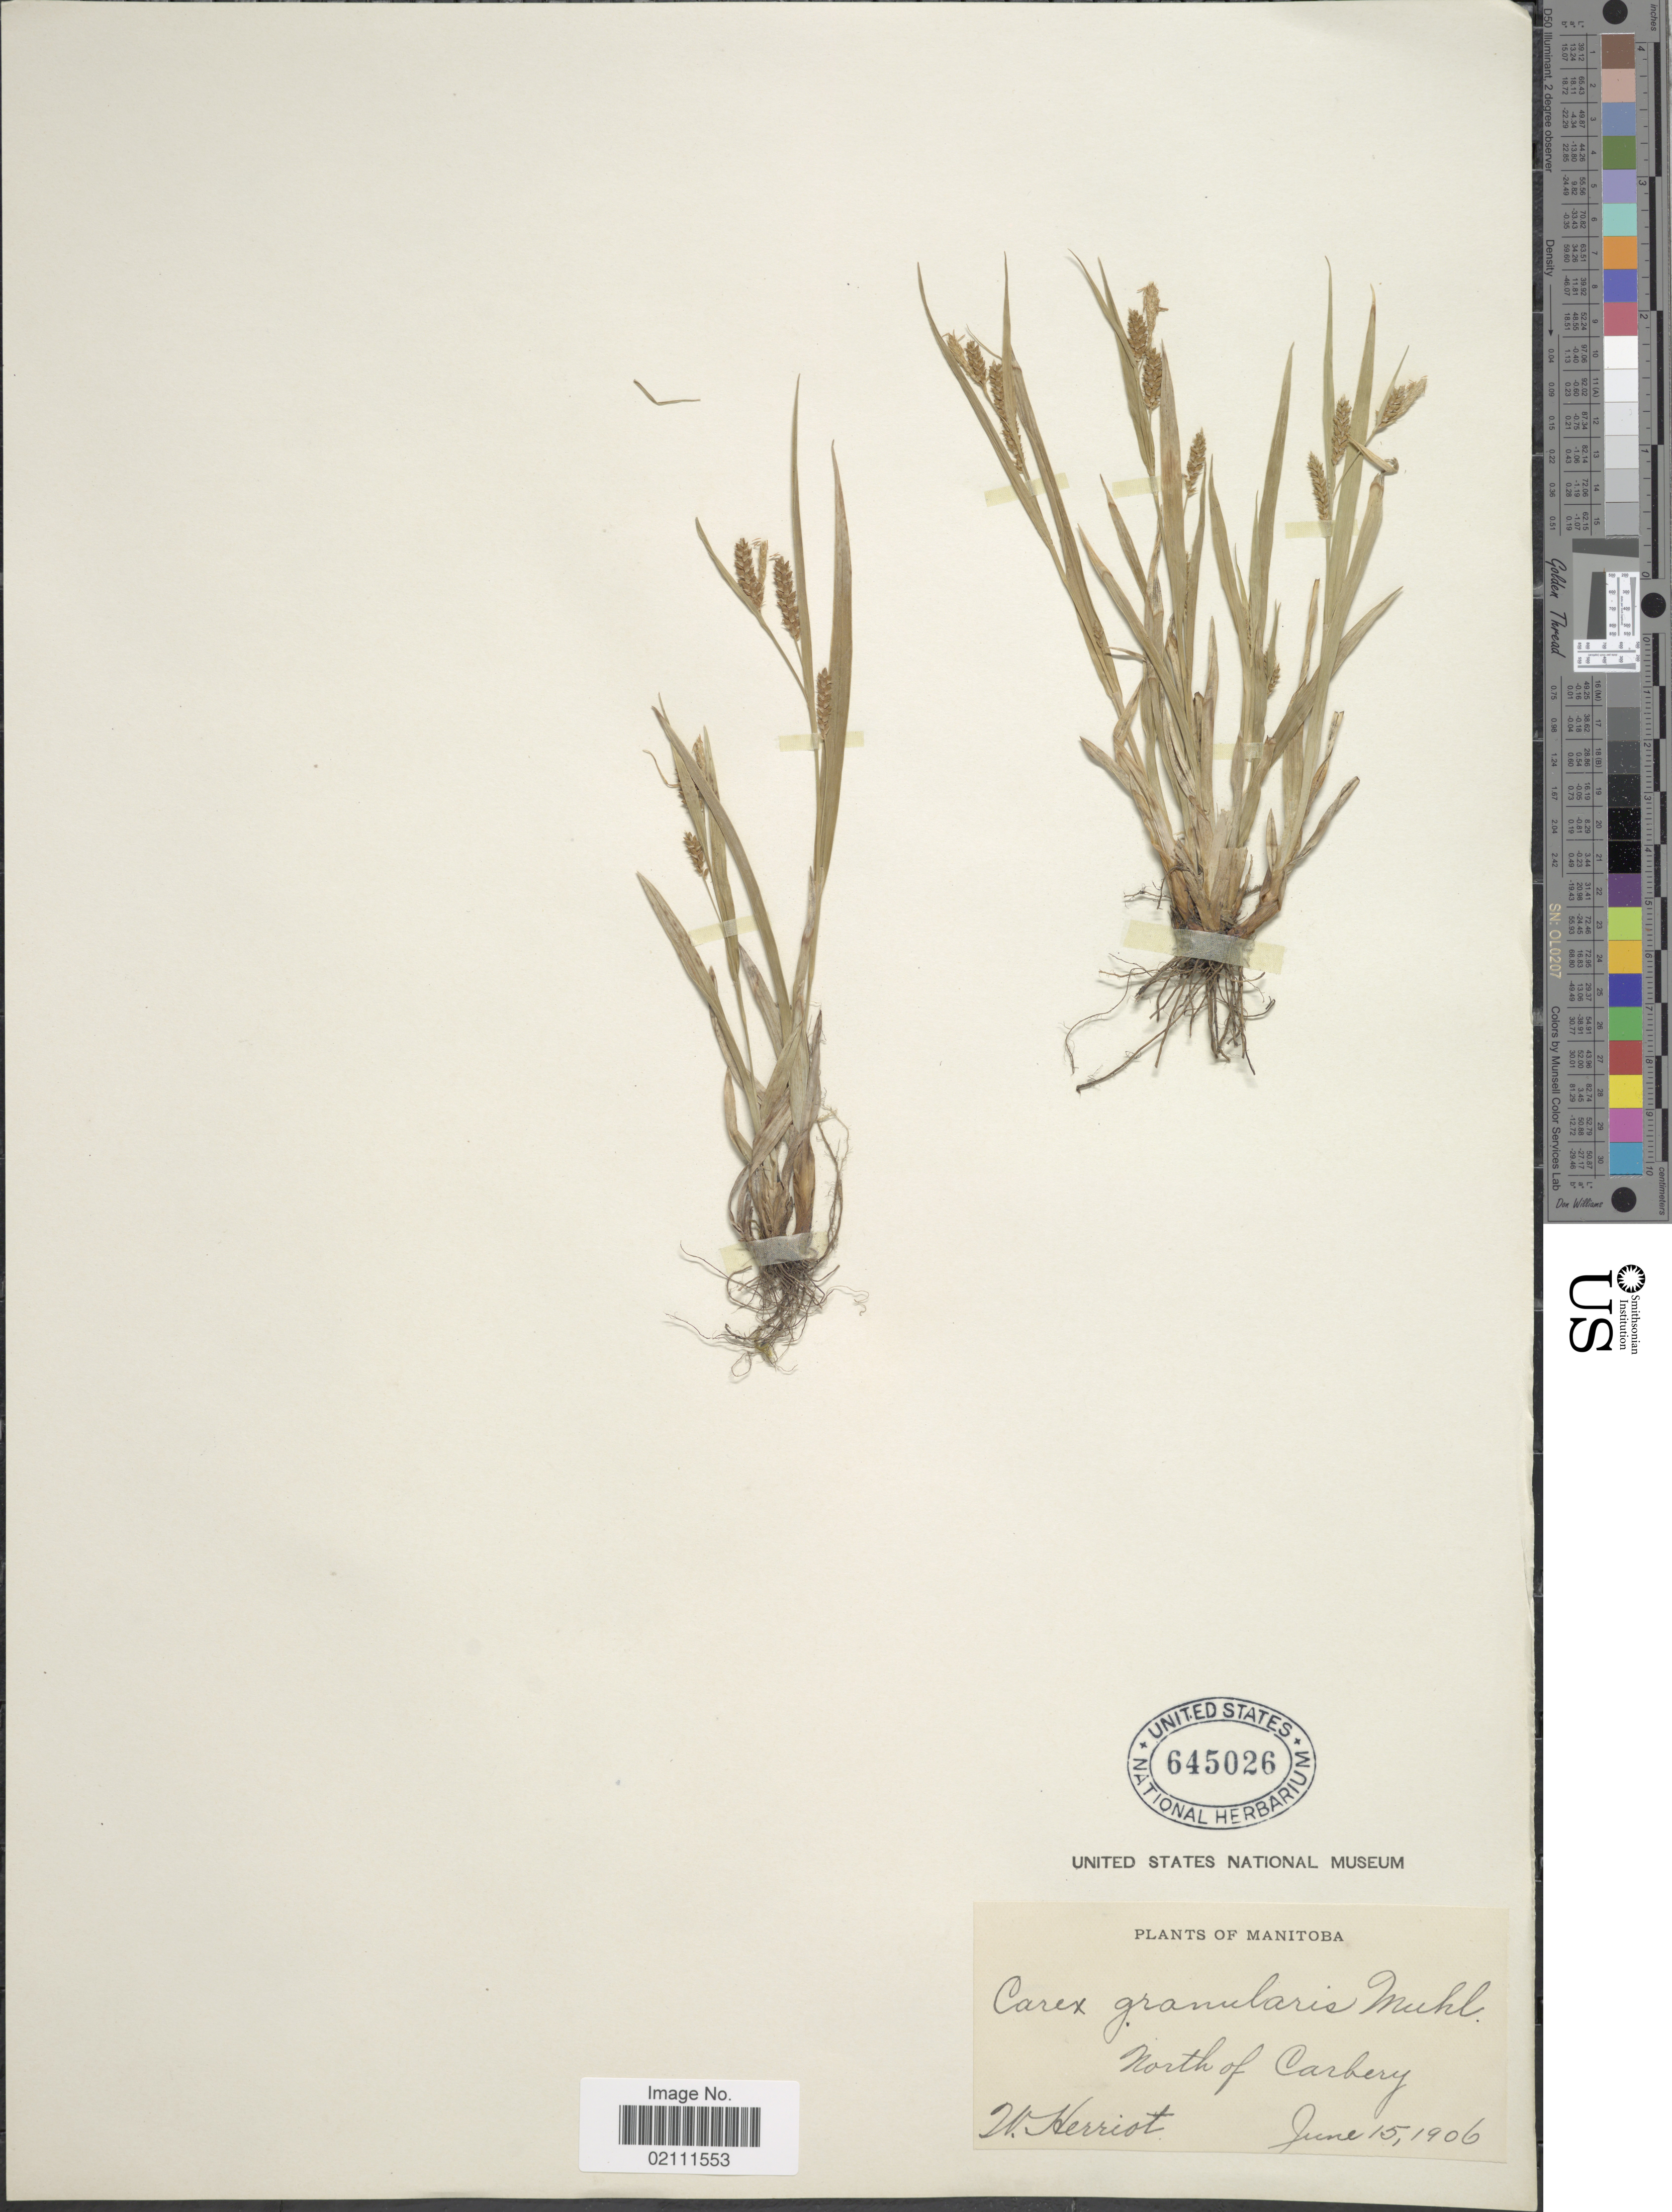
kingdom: Plantae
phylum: Tracheophyta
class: Liliopsida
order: Poales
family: Cyperaceae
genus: Carex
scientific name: Carex granularis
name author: Muhl. ex Willd.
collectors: W. Herriot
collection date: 1906-06-15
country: Canada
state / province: Manitoba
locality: North of Carbery.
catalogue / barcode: US 645026